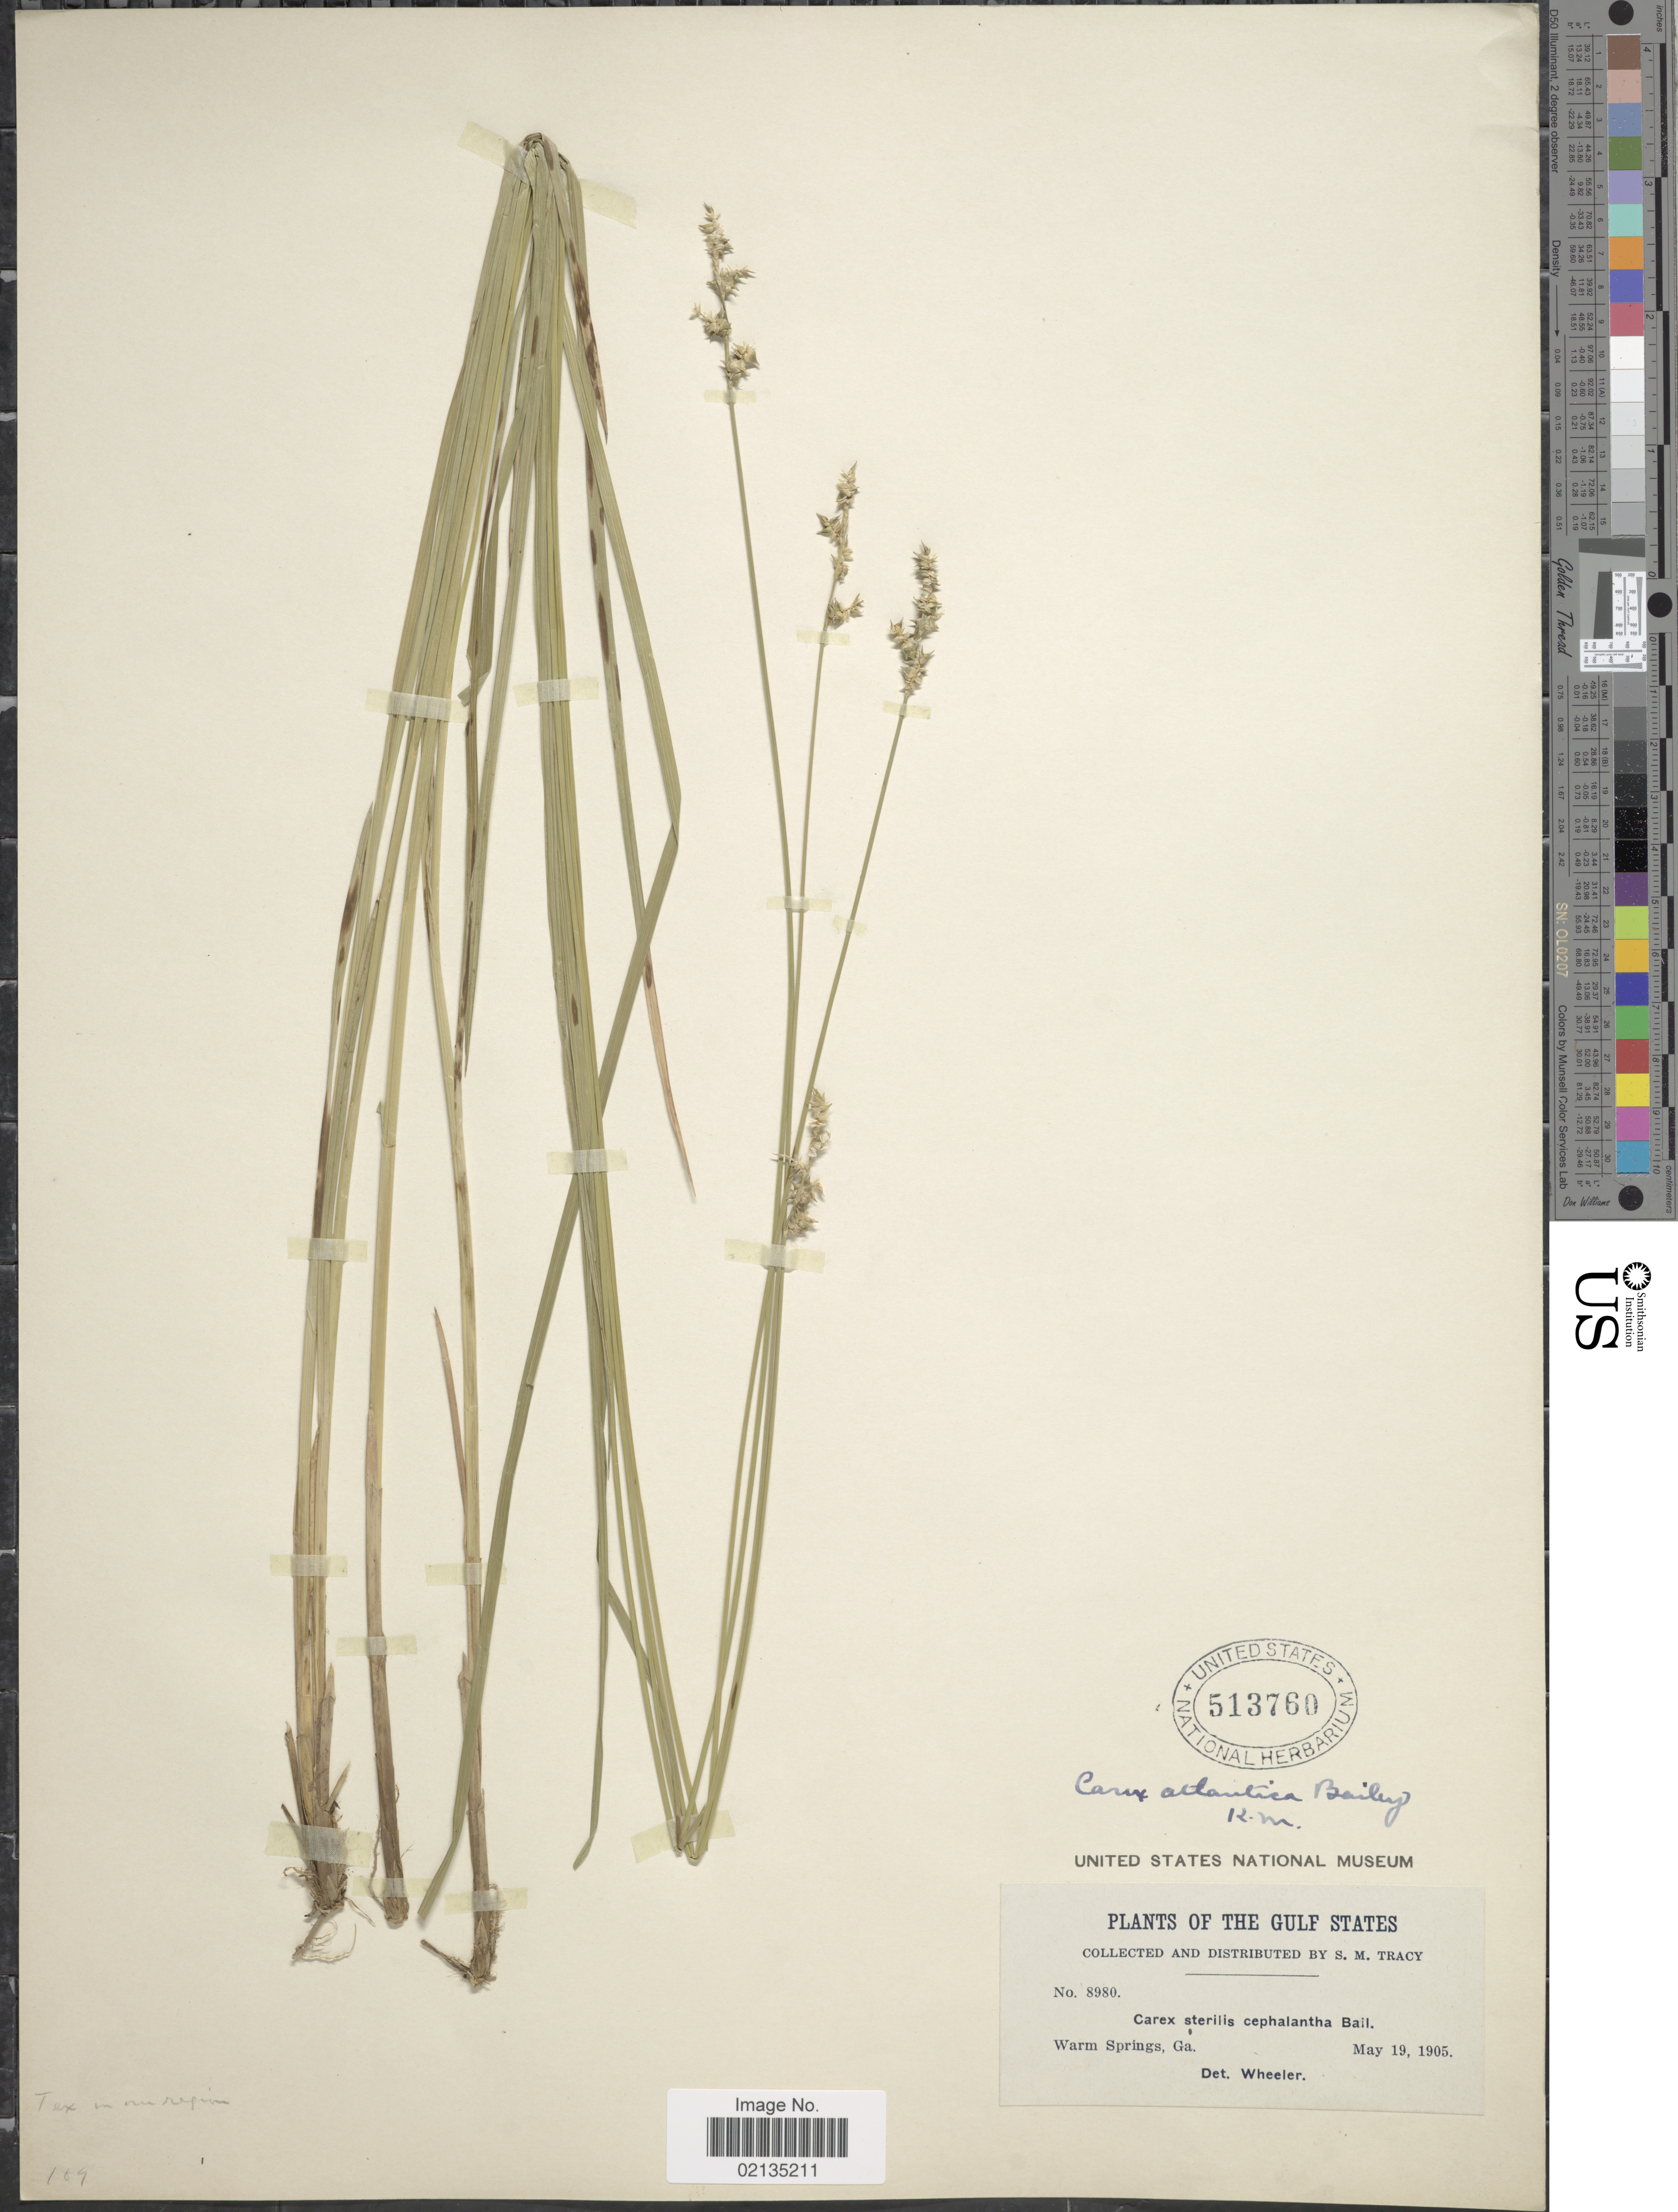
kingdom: Plantae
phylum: Tracheophyta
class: Liliopsida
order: Poales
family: Cyperaceae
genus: Carex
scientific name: Carex sterilis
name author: Willd.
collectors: S. M. Tracy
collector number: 8980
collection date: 1905-05-19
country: United States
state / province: Georgia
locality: Gulf States, Warm Springs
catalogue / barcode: US 513760